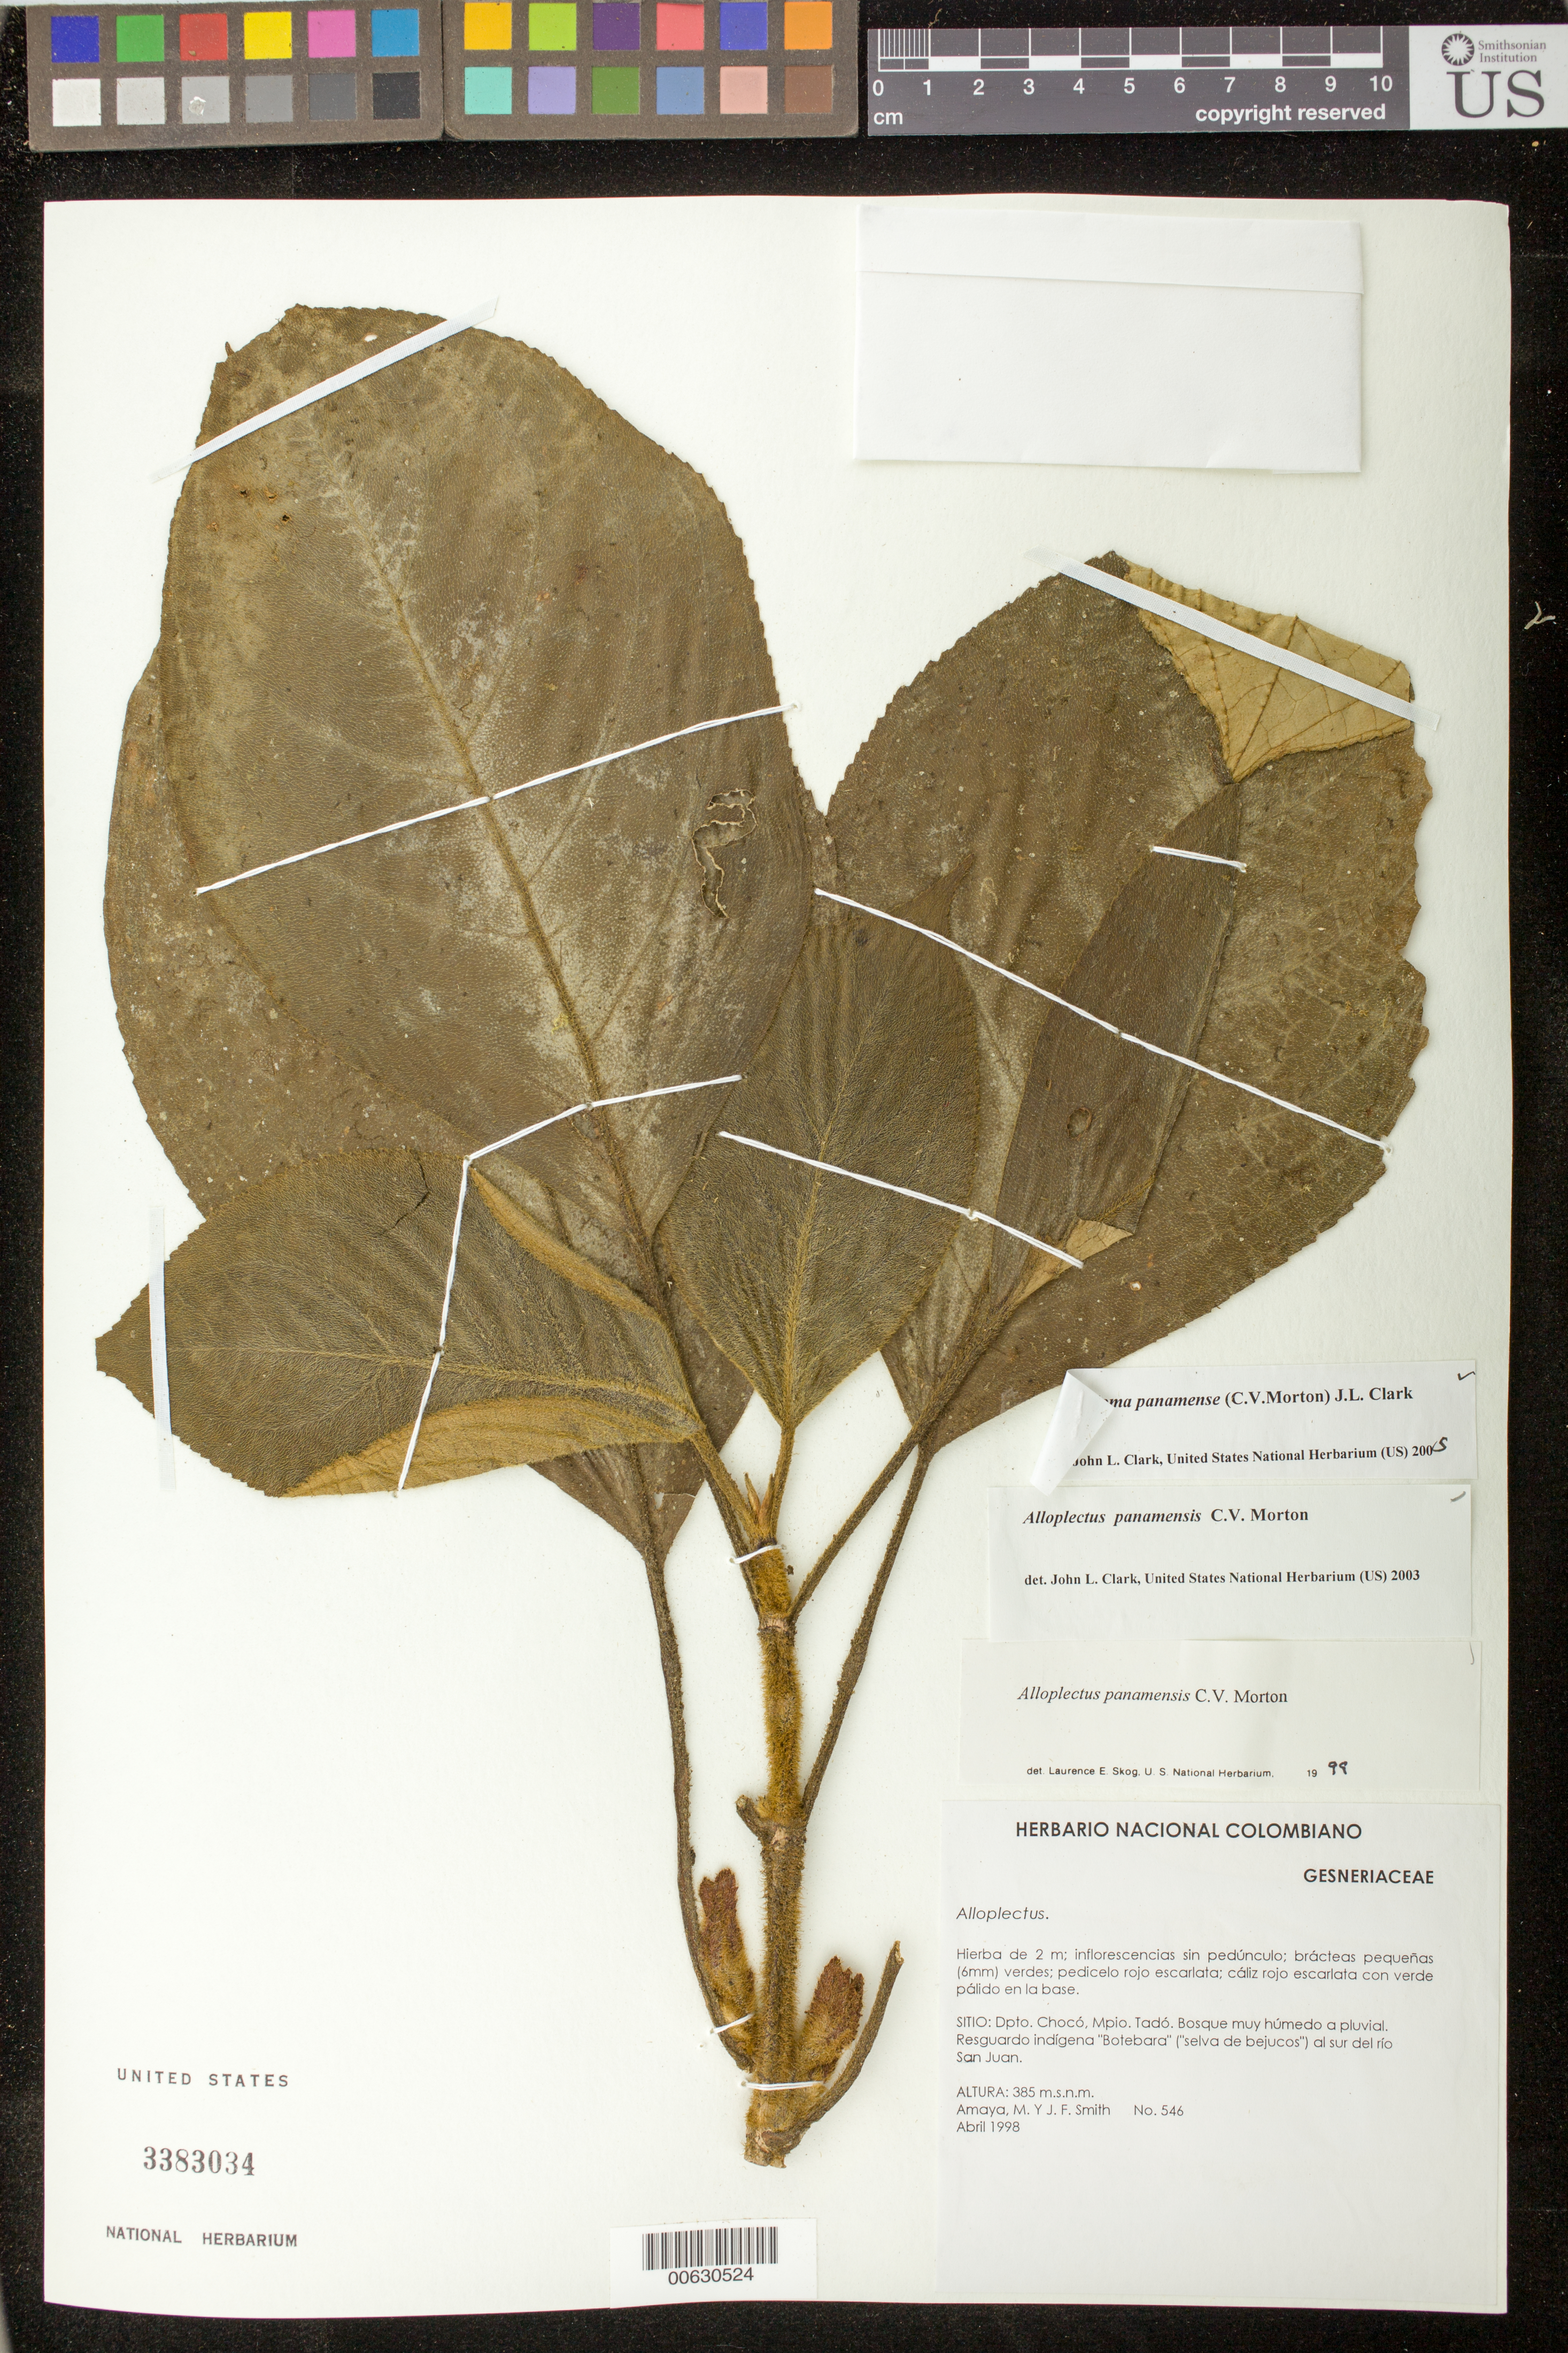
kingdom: Plantae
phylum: Tracheophyta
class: Magnoliopsida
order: Lamiales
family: Gesneriaceae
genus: Glossoloma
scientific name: Glossoloma panamense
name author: (C.V. Morton) J.L. Clark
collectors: M. Amaya & J. F. Smith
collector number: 546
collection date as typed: Apr 1998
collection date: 1998-04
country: Colombia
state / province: Chocó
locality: Mpio. Tadó. Resguardo indígena "Botebara" ("selva de bejucos") al sur del río San Juan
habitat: Bosque muy húmedo a pluvial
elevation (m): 385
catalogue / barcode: US 3383034